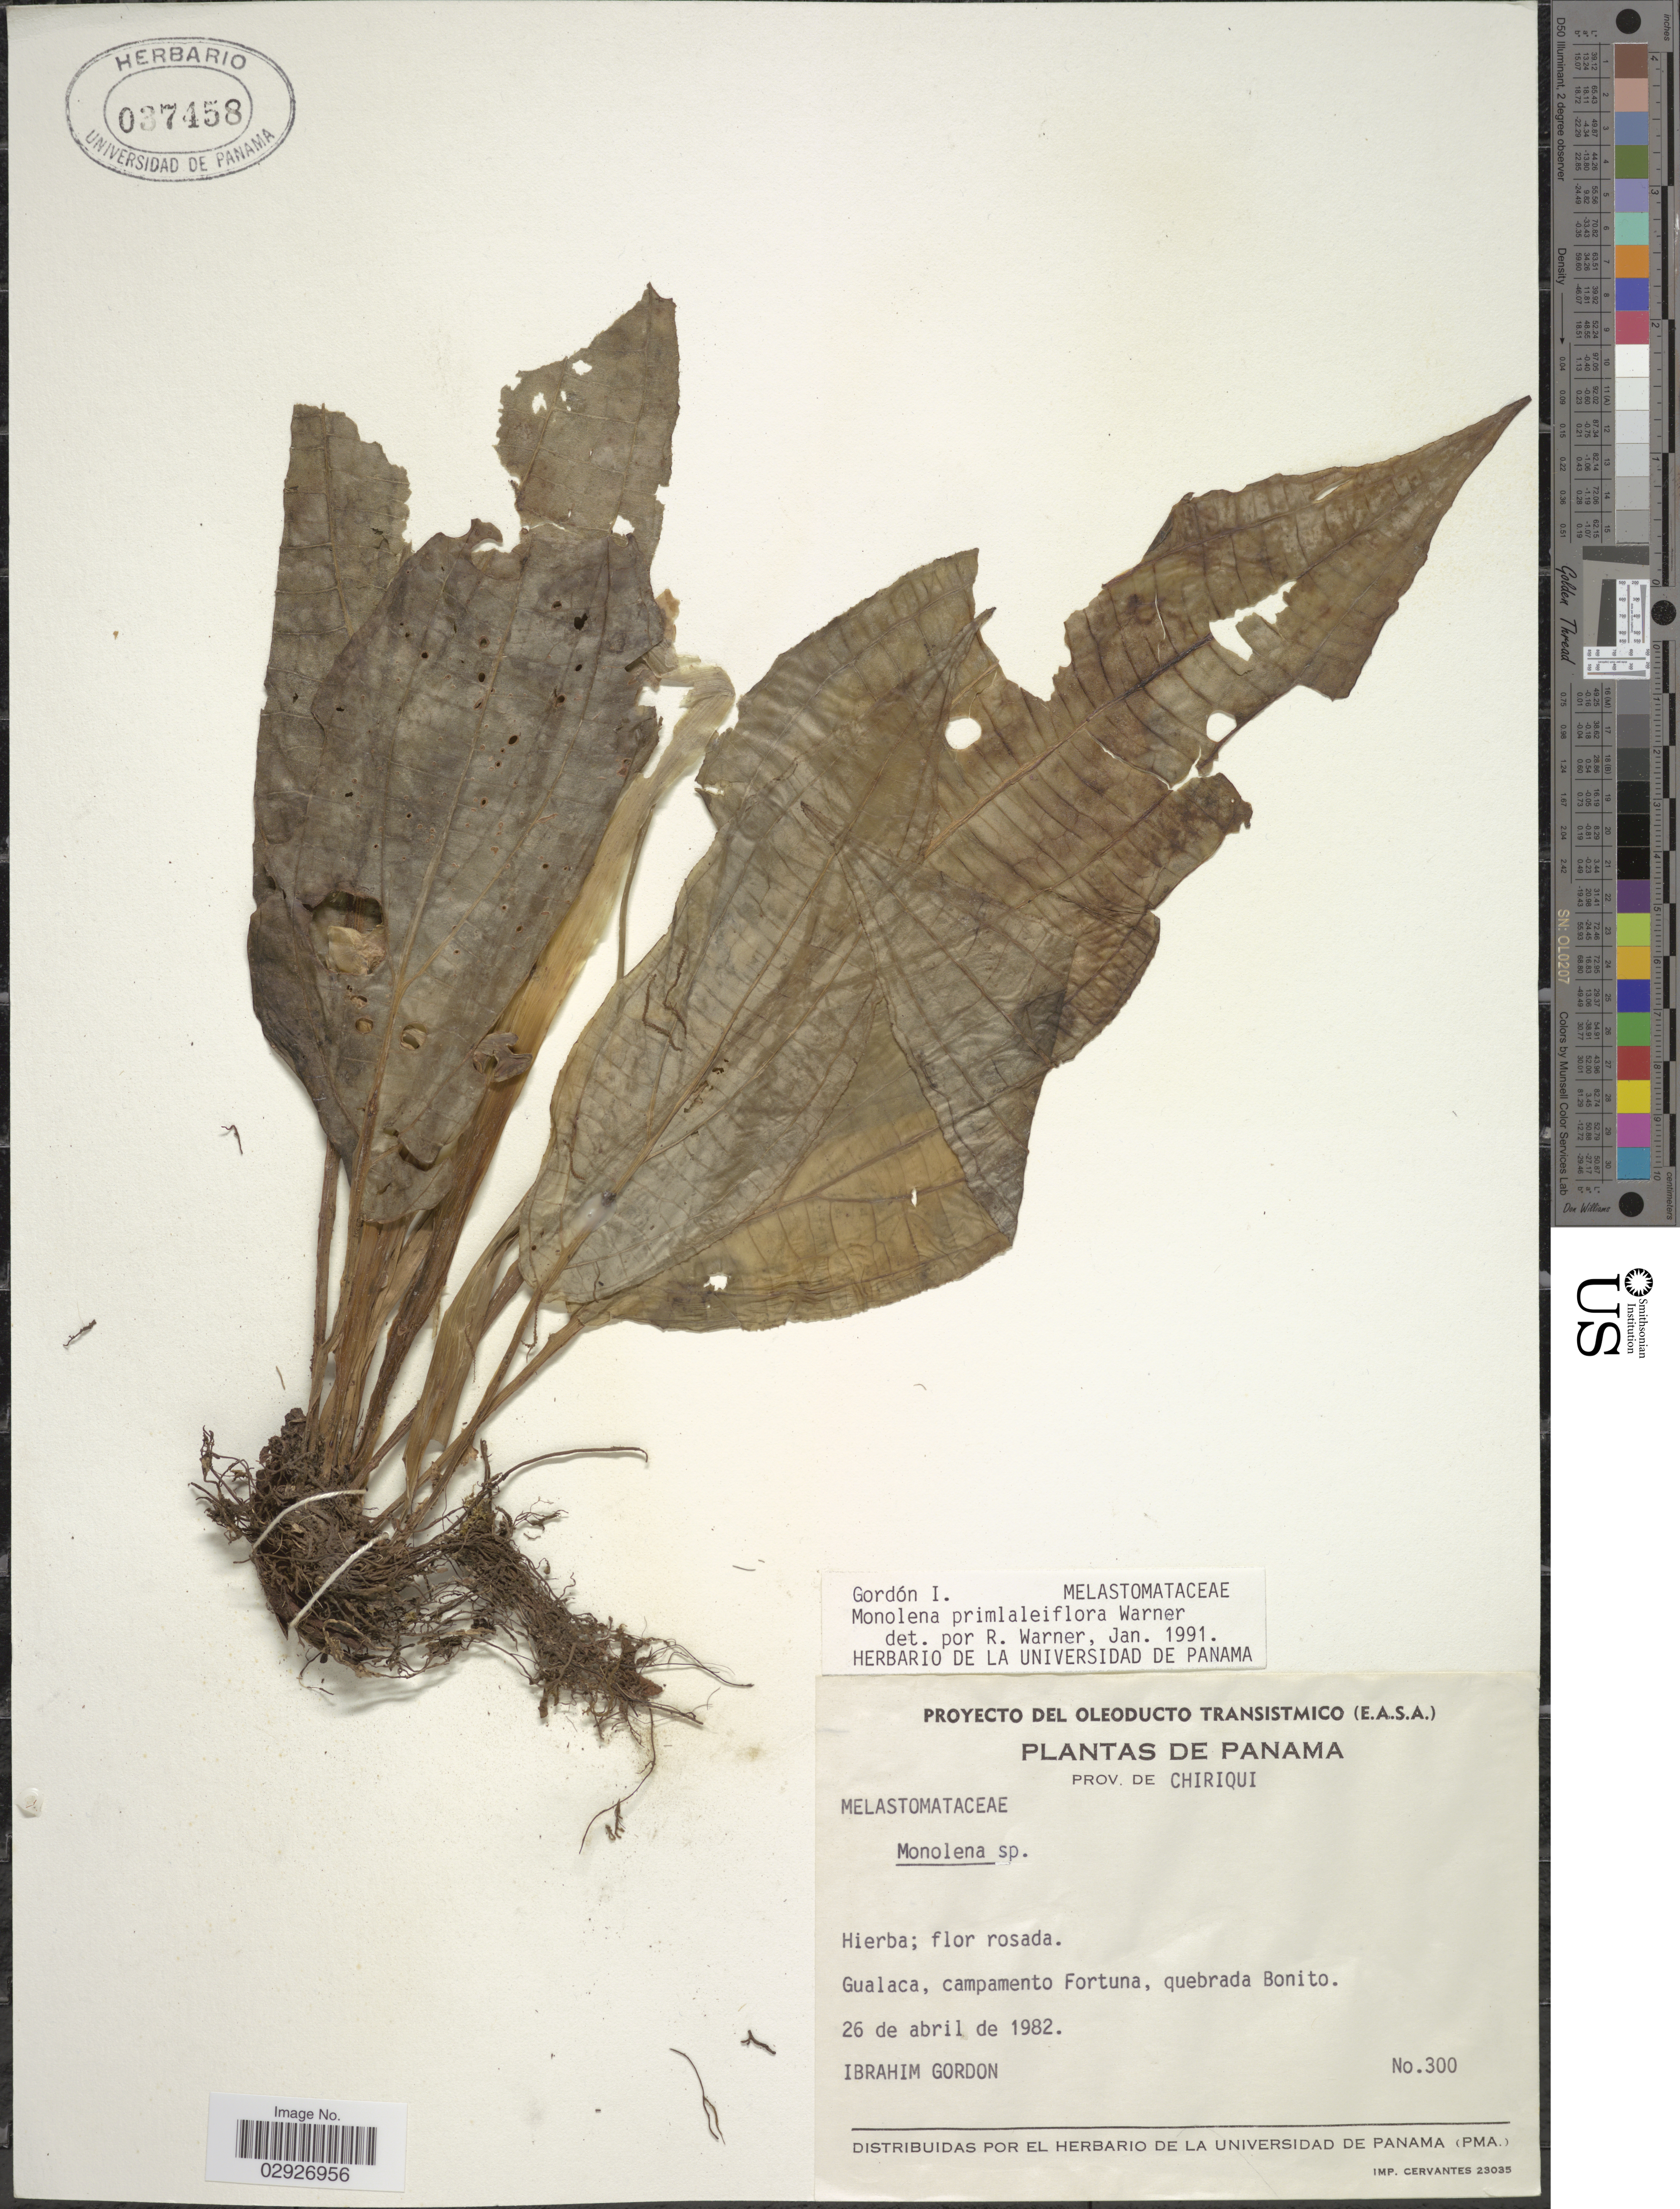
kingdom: Plantae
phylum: Tracheophyta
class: Magnoliopsida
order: Myrtales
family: Melastomataceae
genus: Monolena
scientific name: Monolena primulaeflora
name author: Hook. f.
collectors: I. Gordon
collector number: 300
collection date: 1982-04-26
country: Panama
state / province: Chiriqui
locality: Prov. de Chiriqui. Gualaca, campamento Fortuna, quebrada Bonito.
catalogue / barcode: US 37458